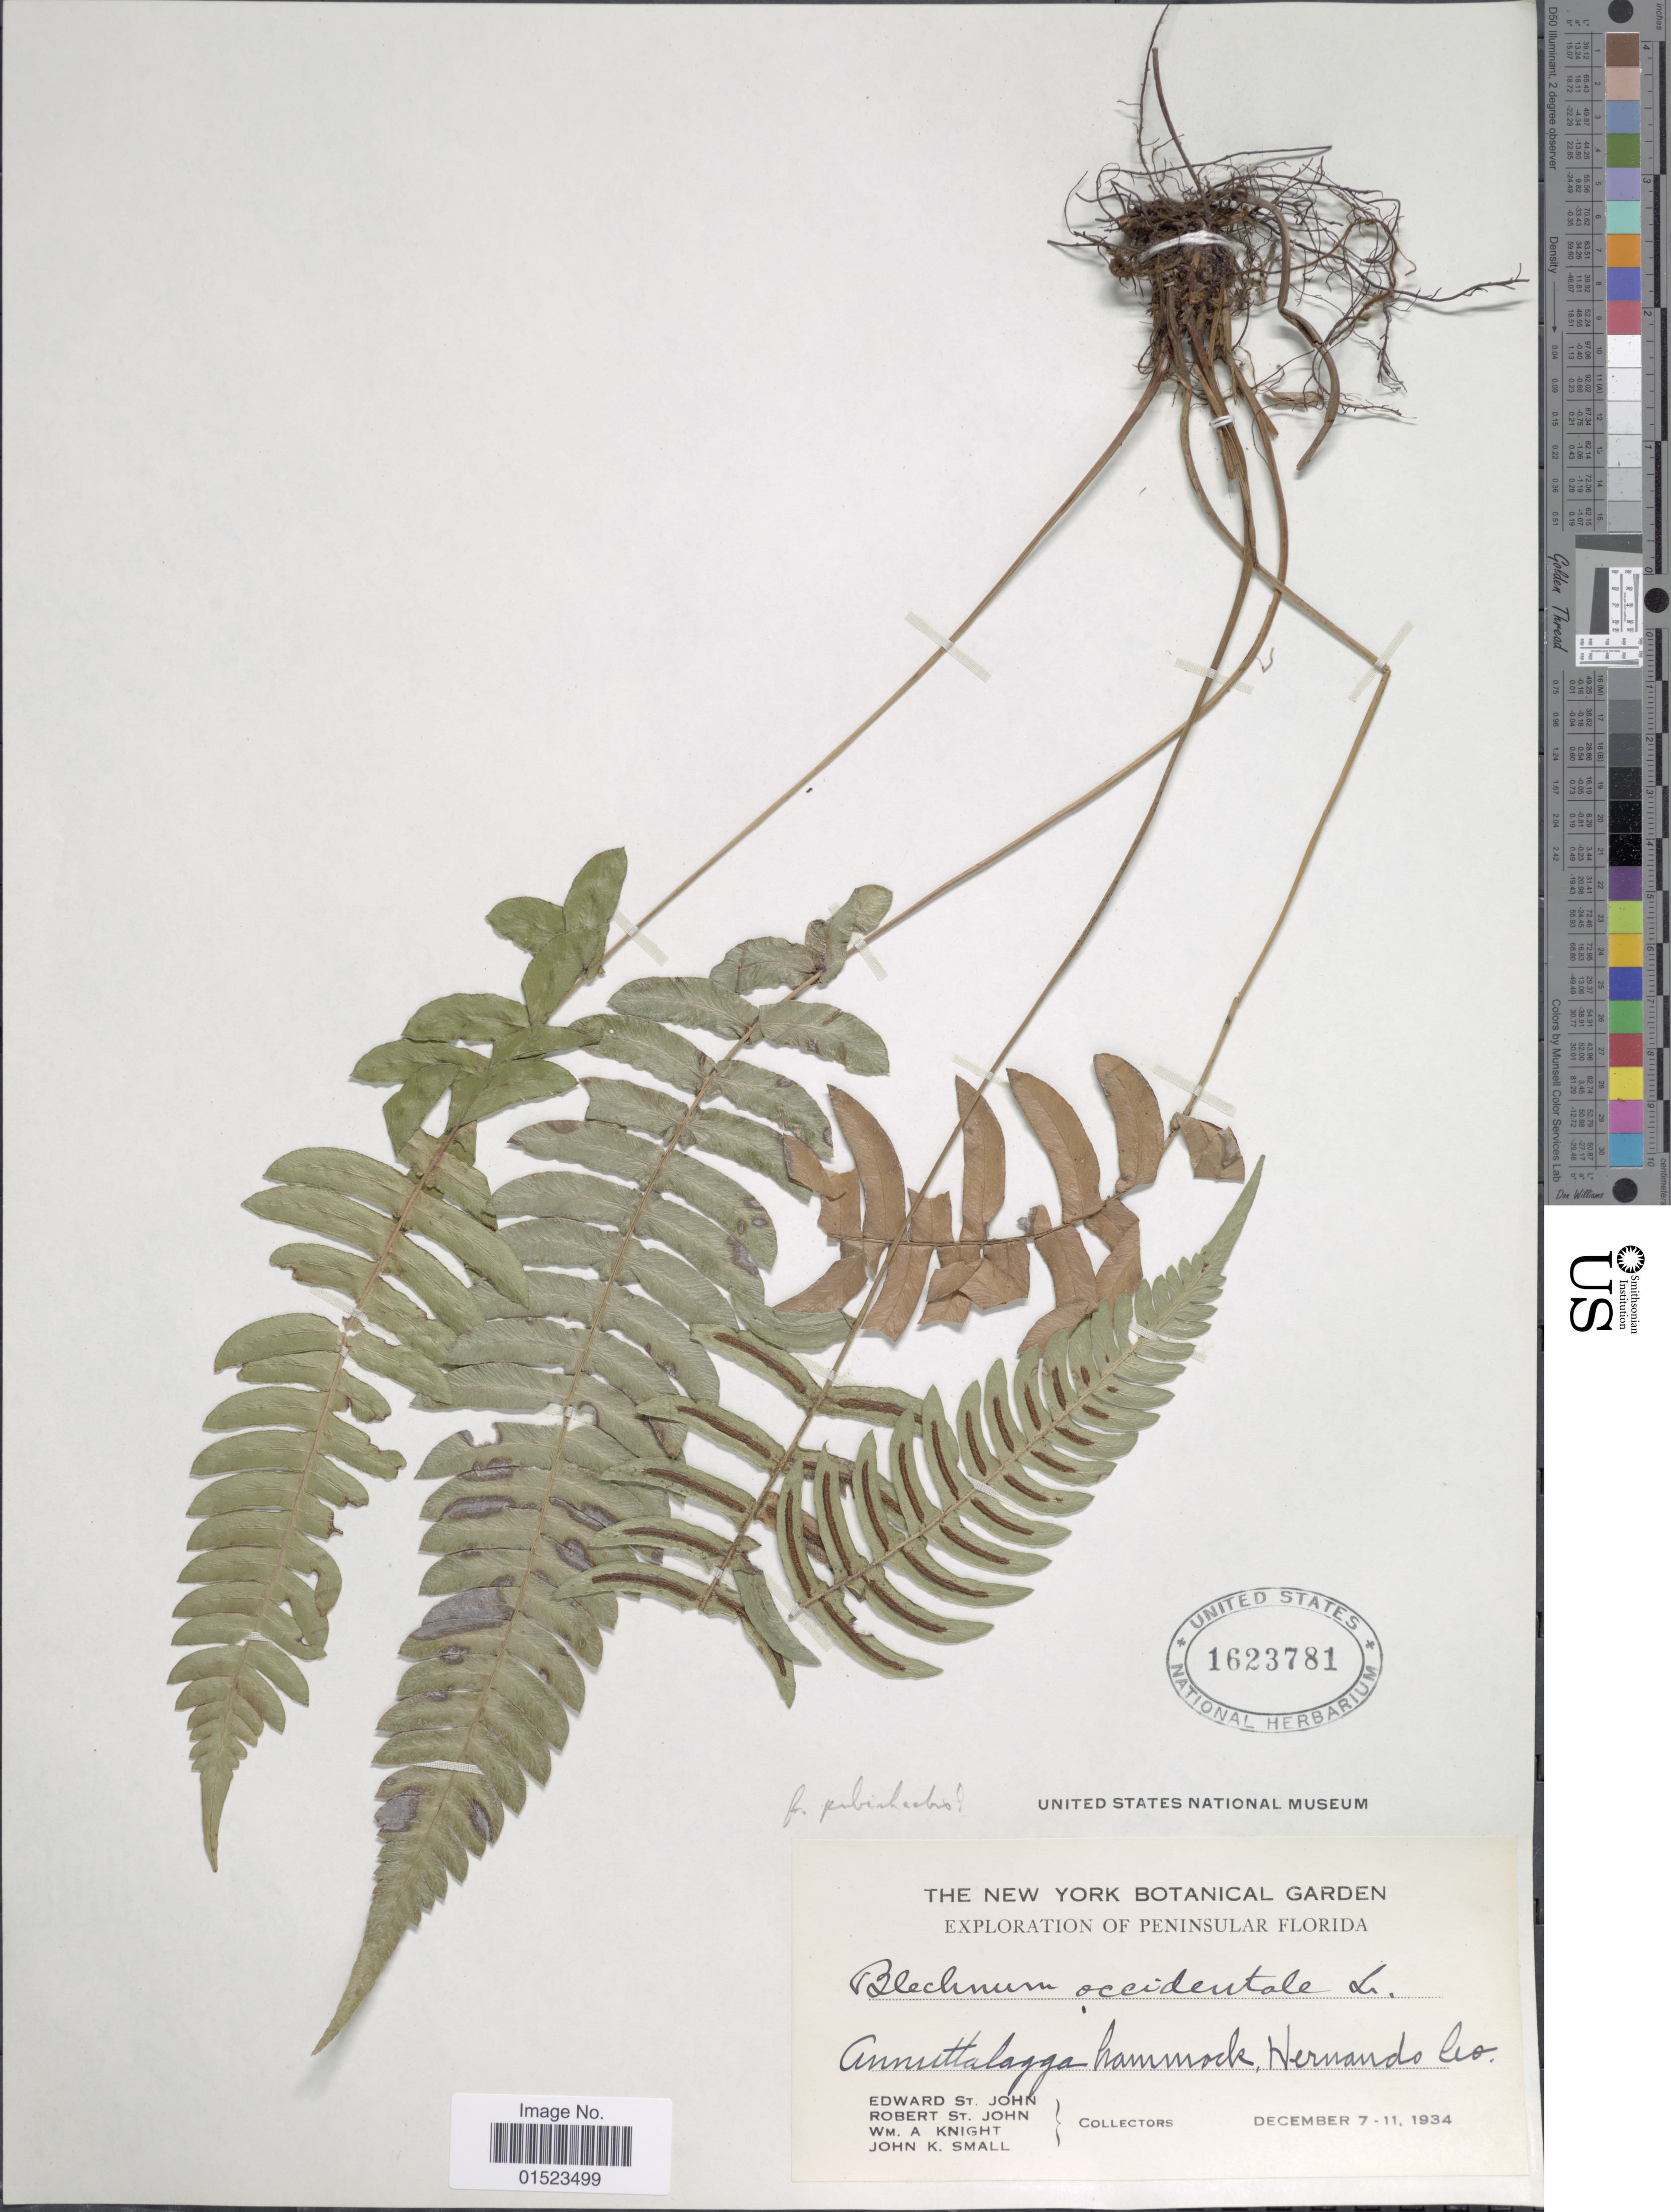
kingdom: Plantae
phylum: Tracheophyta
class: Polypodiopsida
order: Polypodiales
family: Blechnaceae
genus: Blechnum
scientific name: Blechnum glandulosum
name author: Link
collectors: E. P. St. John, R. P. St. John & J. K. Small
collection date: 1934-12-07/1934-12-11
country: United States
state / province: Florida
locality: Exploration of Peninsular Florida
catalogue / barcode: US 1623781